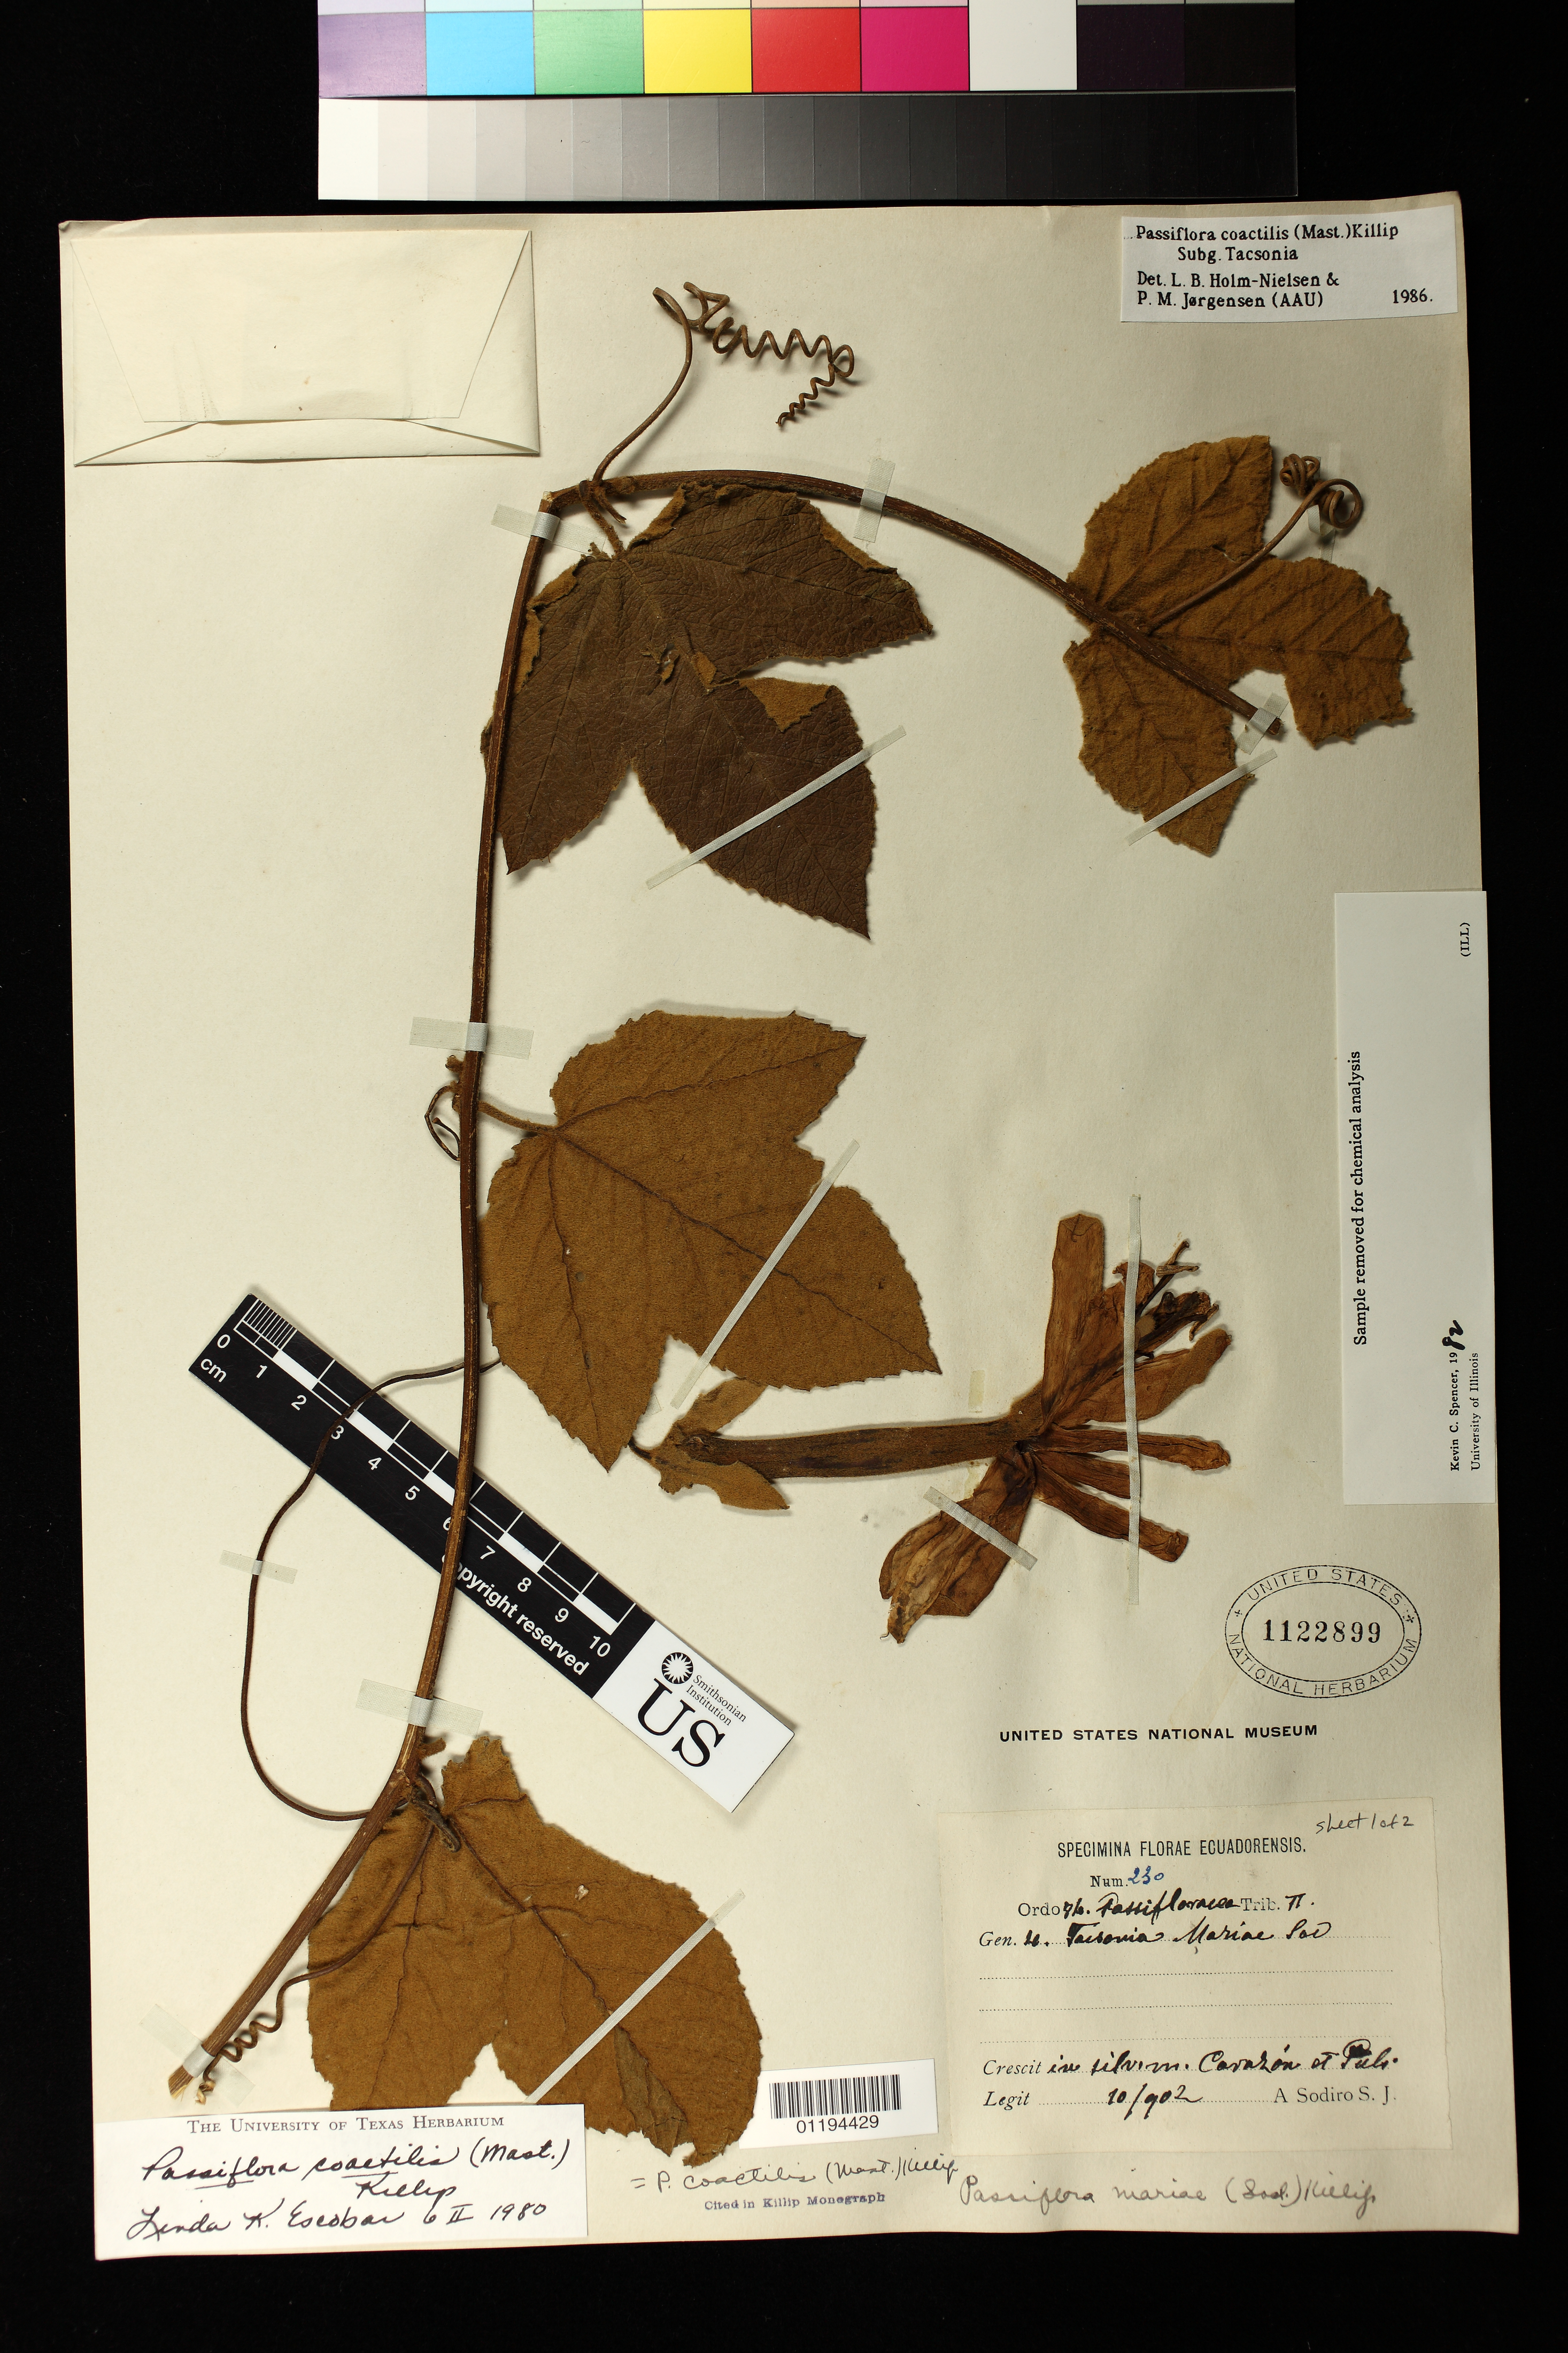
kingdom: Plantae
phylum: Tracheophyta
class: Magnoliopsida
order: Malpighiales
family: Passifloraceae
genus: Passiflora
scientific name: Passiflora coactilis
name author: (Mast.) Killip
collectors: A. Sodiro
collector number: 230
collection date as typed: Oct 1902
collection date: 1902-10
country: Ecuador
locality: in silvium. Corazón et Puli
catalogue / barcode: US 1122899